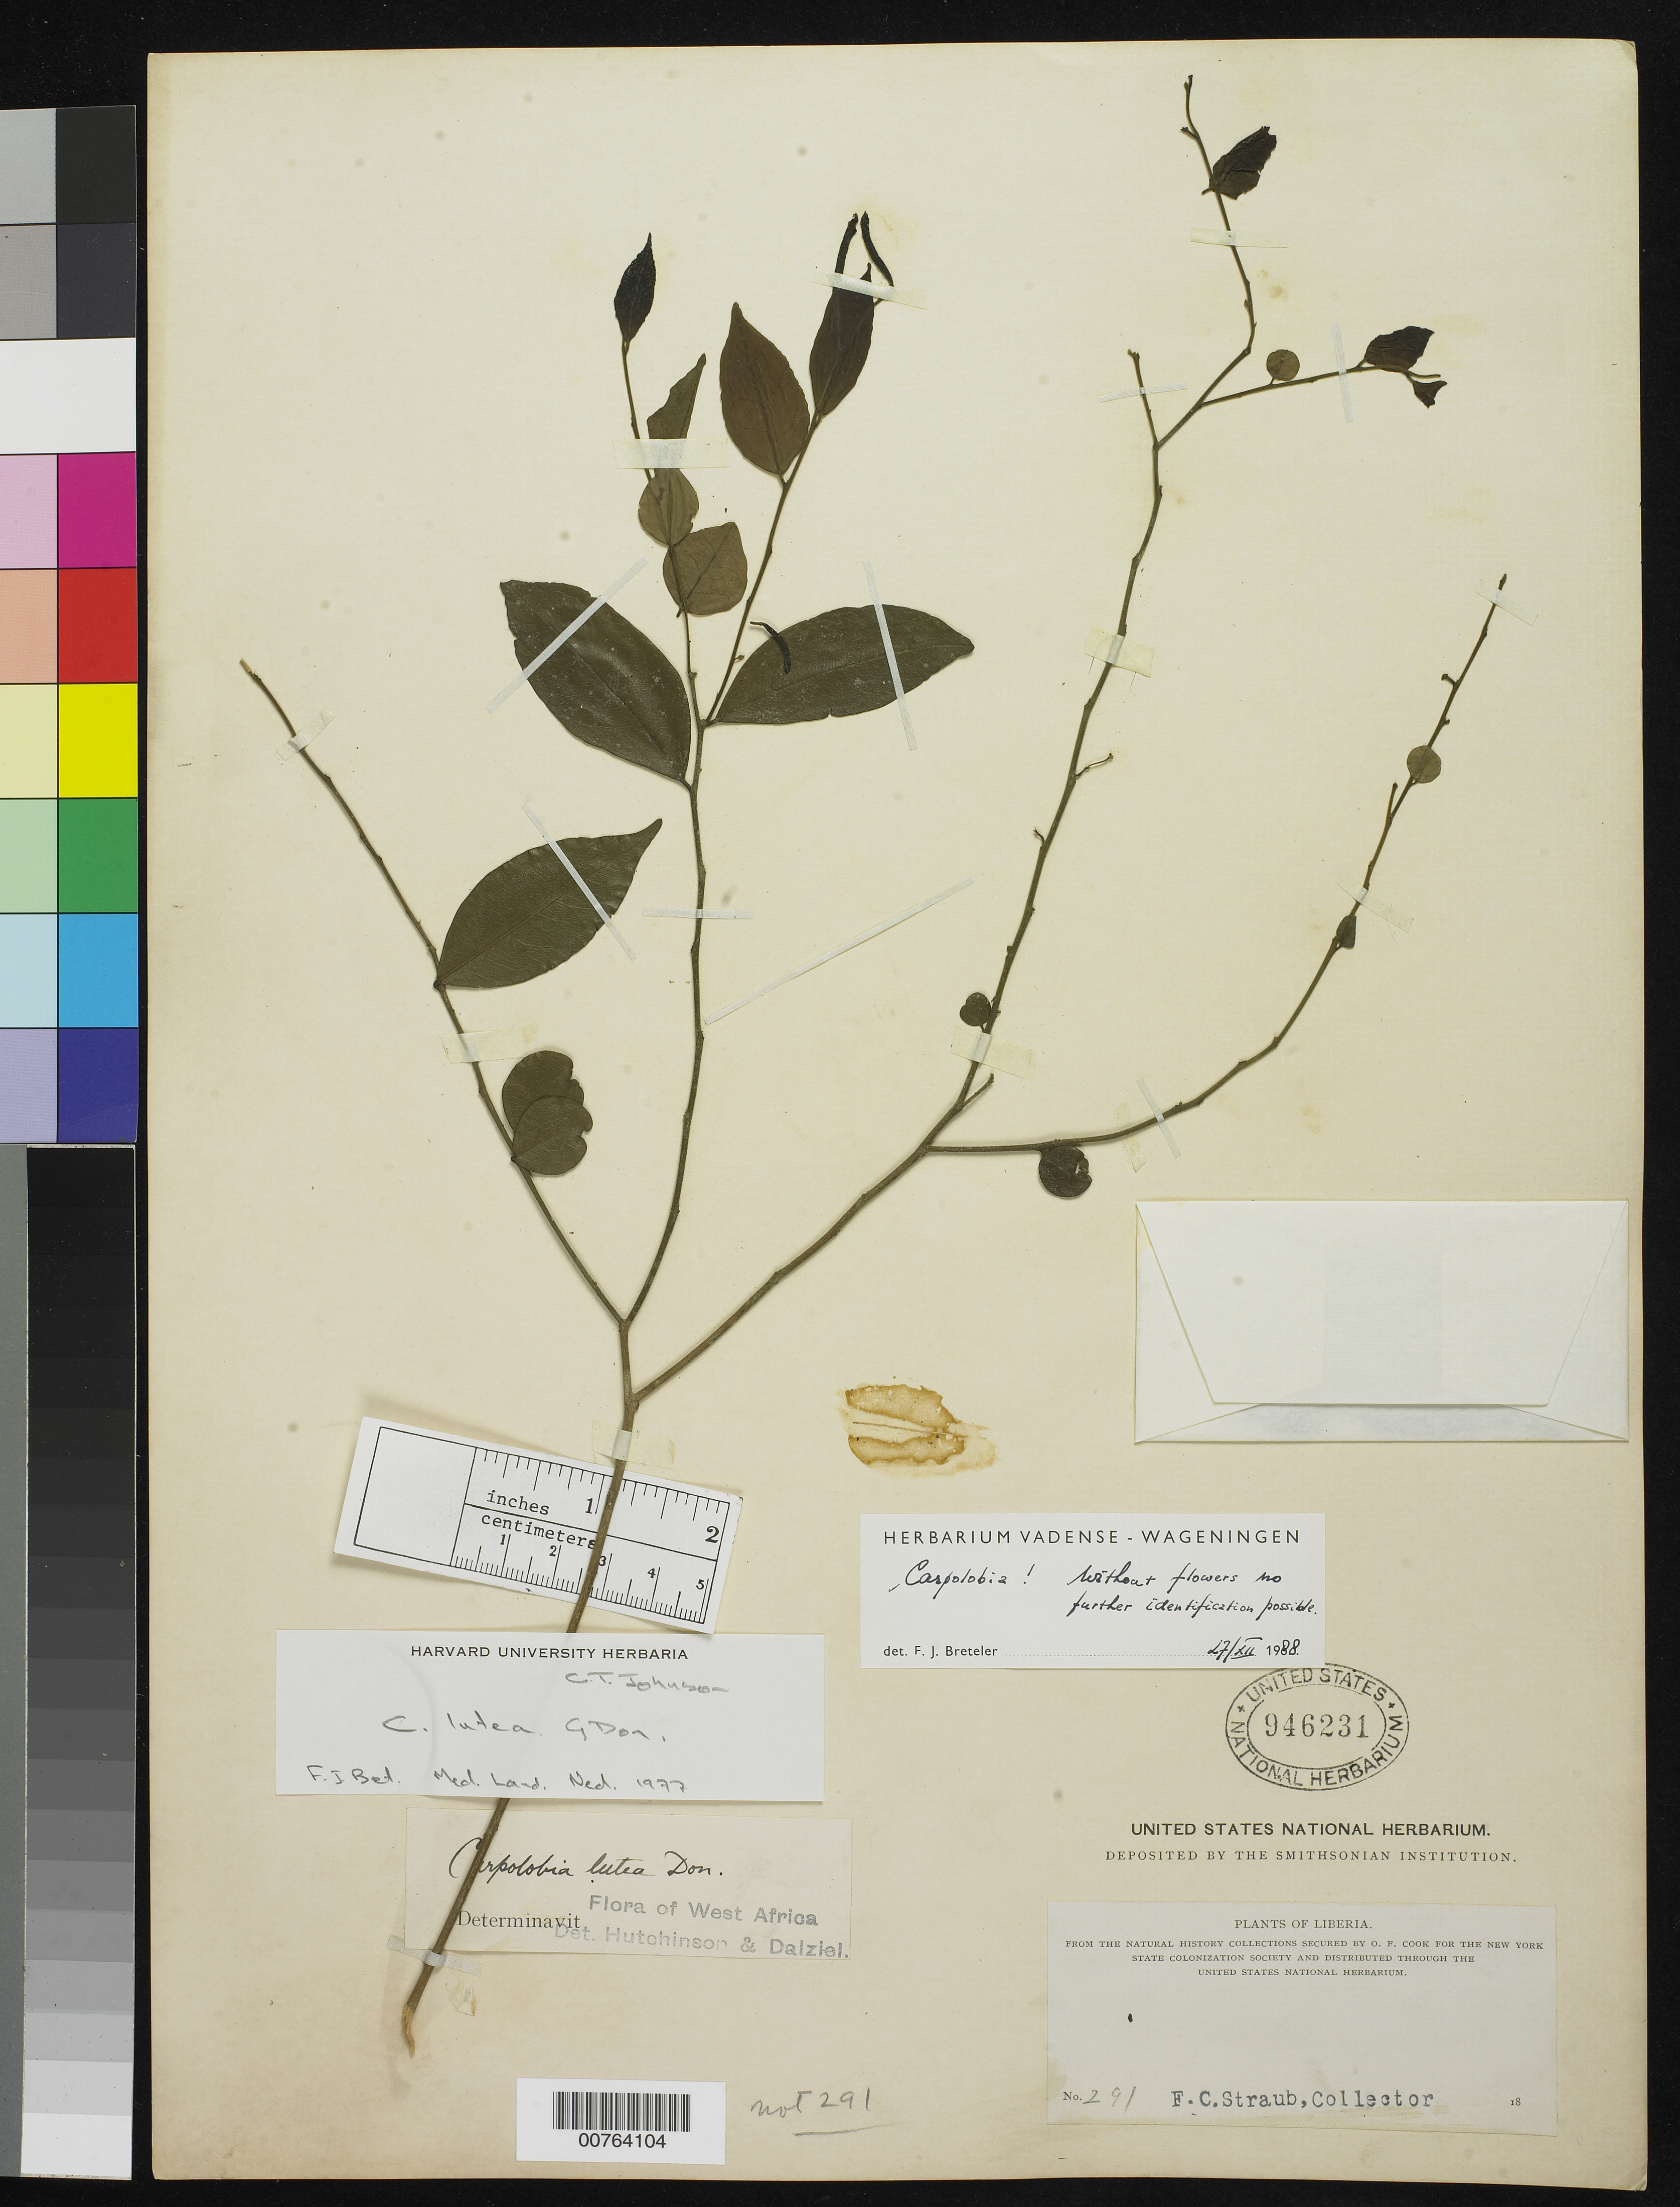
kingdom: Plantae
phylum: Tracheophyta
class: Magnoliopsida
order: Fabales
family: Polygalaceae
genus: Carpolobia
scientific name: Carpolobia sp.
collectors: F. Straub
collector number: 291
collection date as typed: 18--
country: Liberia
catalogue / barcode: US 946231